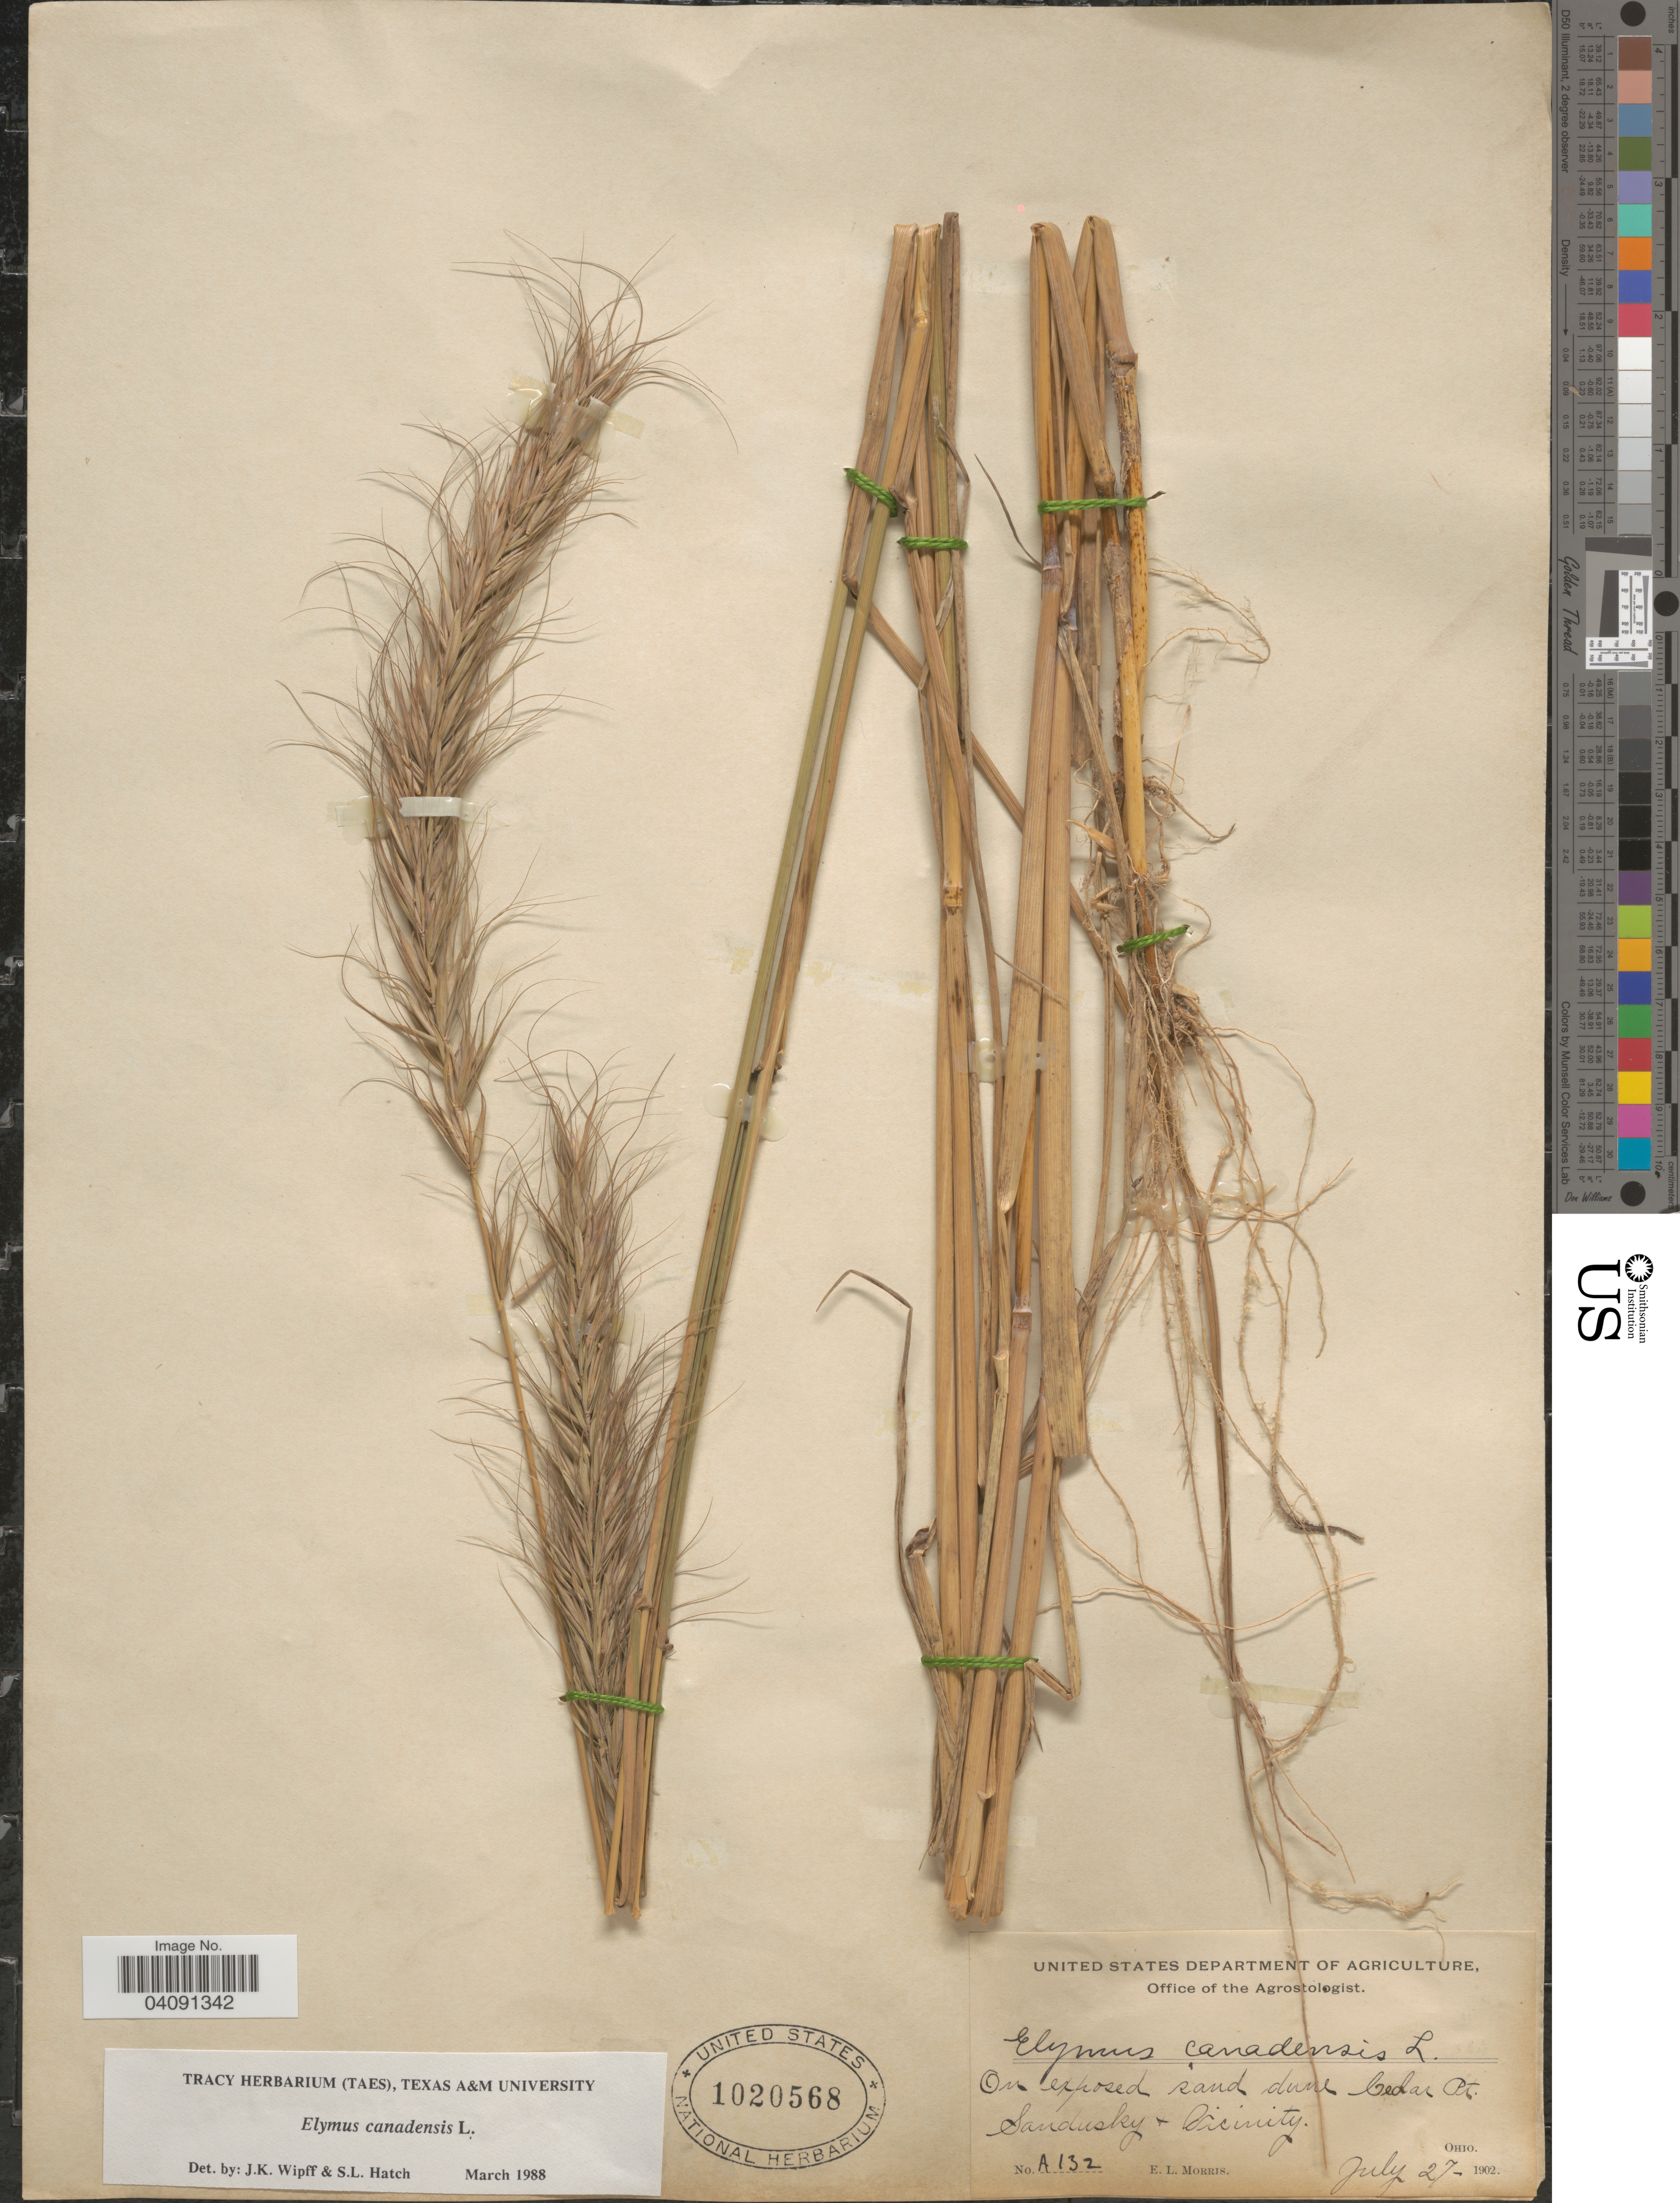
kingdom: Plantae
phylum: Tracheophyta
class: Liliopsida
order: Poales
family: Poaceae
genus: Elymus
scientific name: Elymus canadensis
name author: L.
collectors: E. Morris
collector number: A132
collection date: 1902-07-27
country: United States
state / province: Ohio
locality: On exposed sand dune Cedar Pt. sandusky & Vicinity.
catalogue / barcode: US 1020568